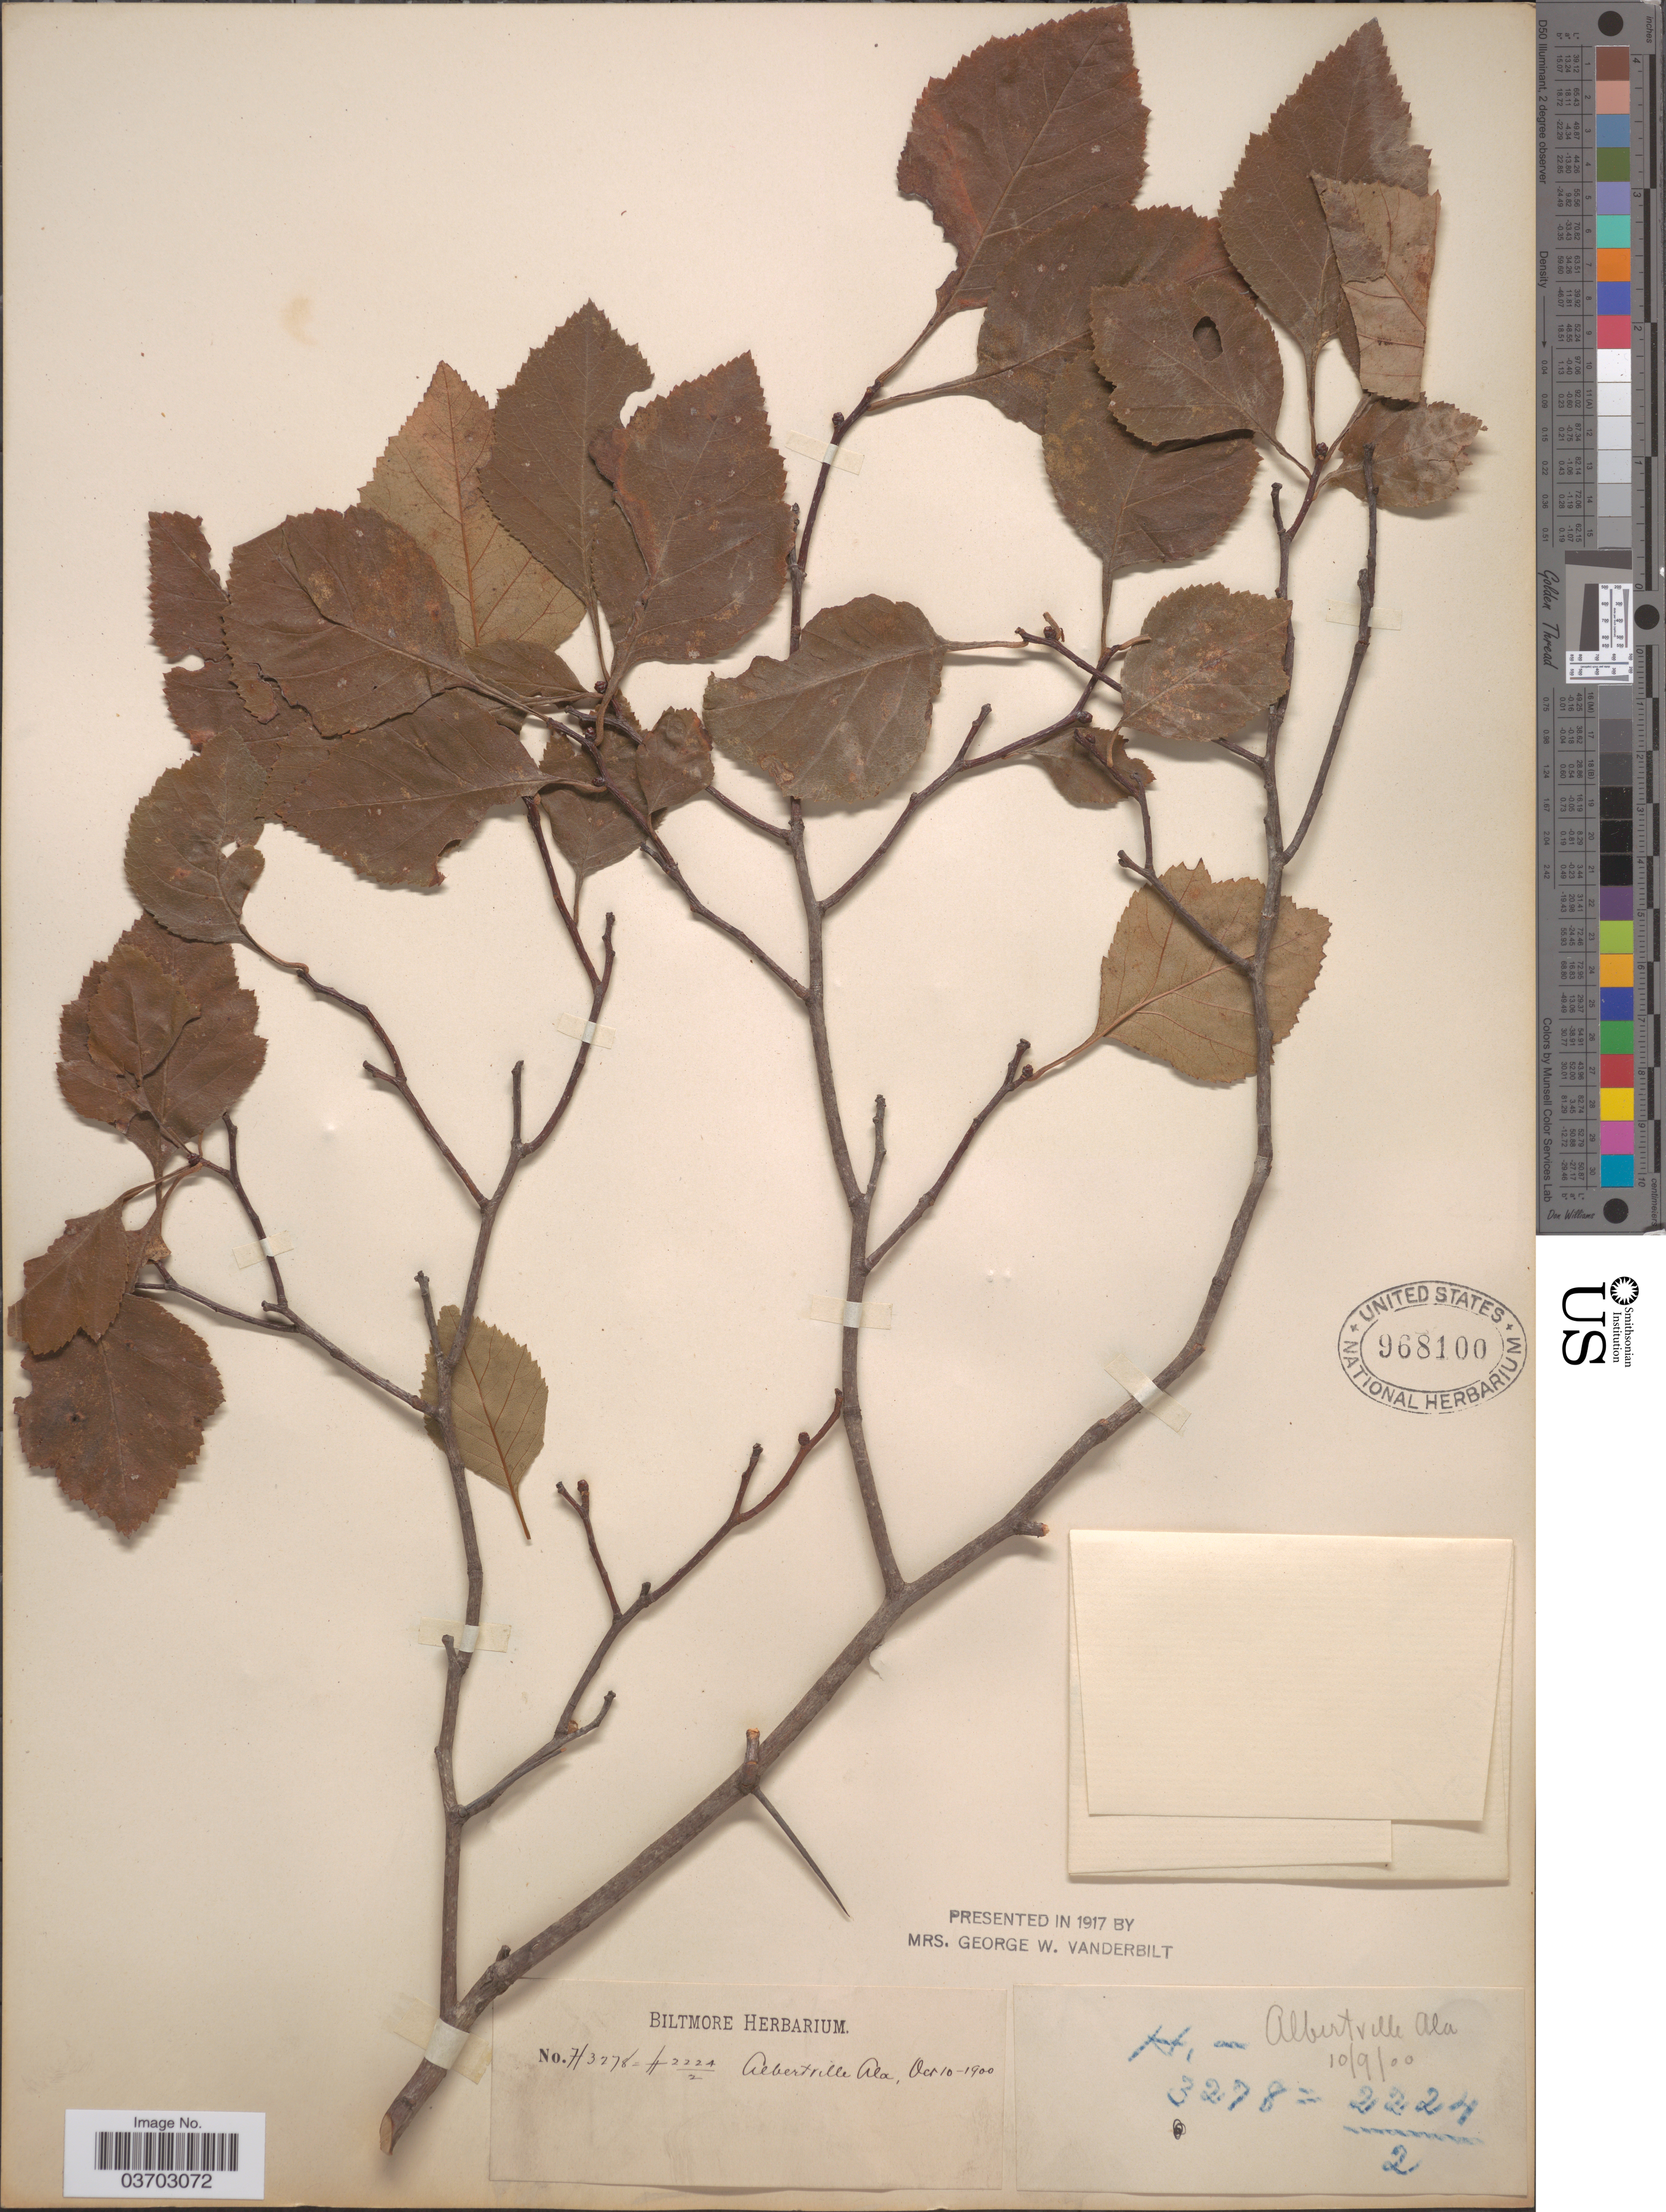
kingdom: Plantae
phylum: Tracheophyta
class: Magnoliopsida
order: Rosales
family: Rosaceae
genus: Crataegus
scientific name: Crataegus sp.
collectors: ex herb. Biltmore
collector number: H3278=H2224/2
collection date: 1900-10-10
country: United States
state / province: Alabama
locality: Albertville.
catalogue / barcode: US 968100